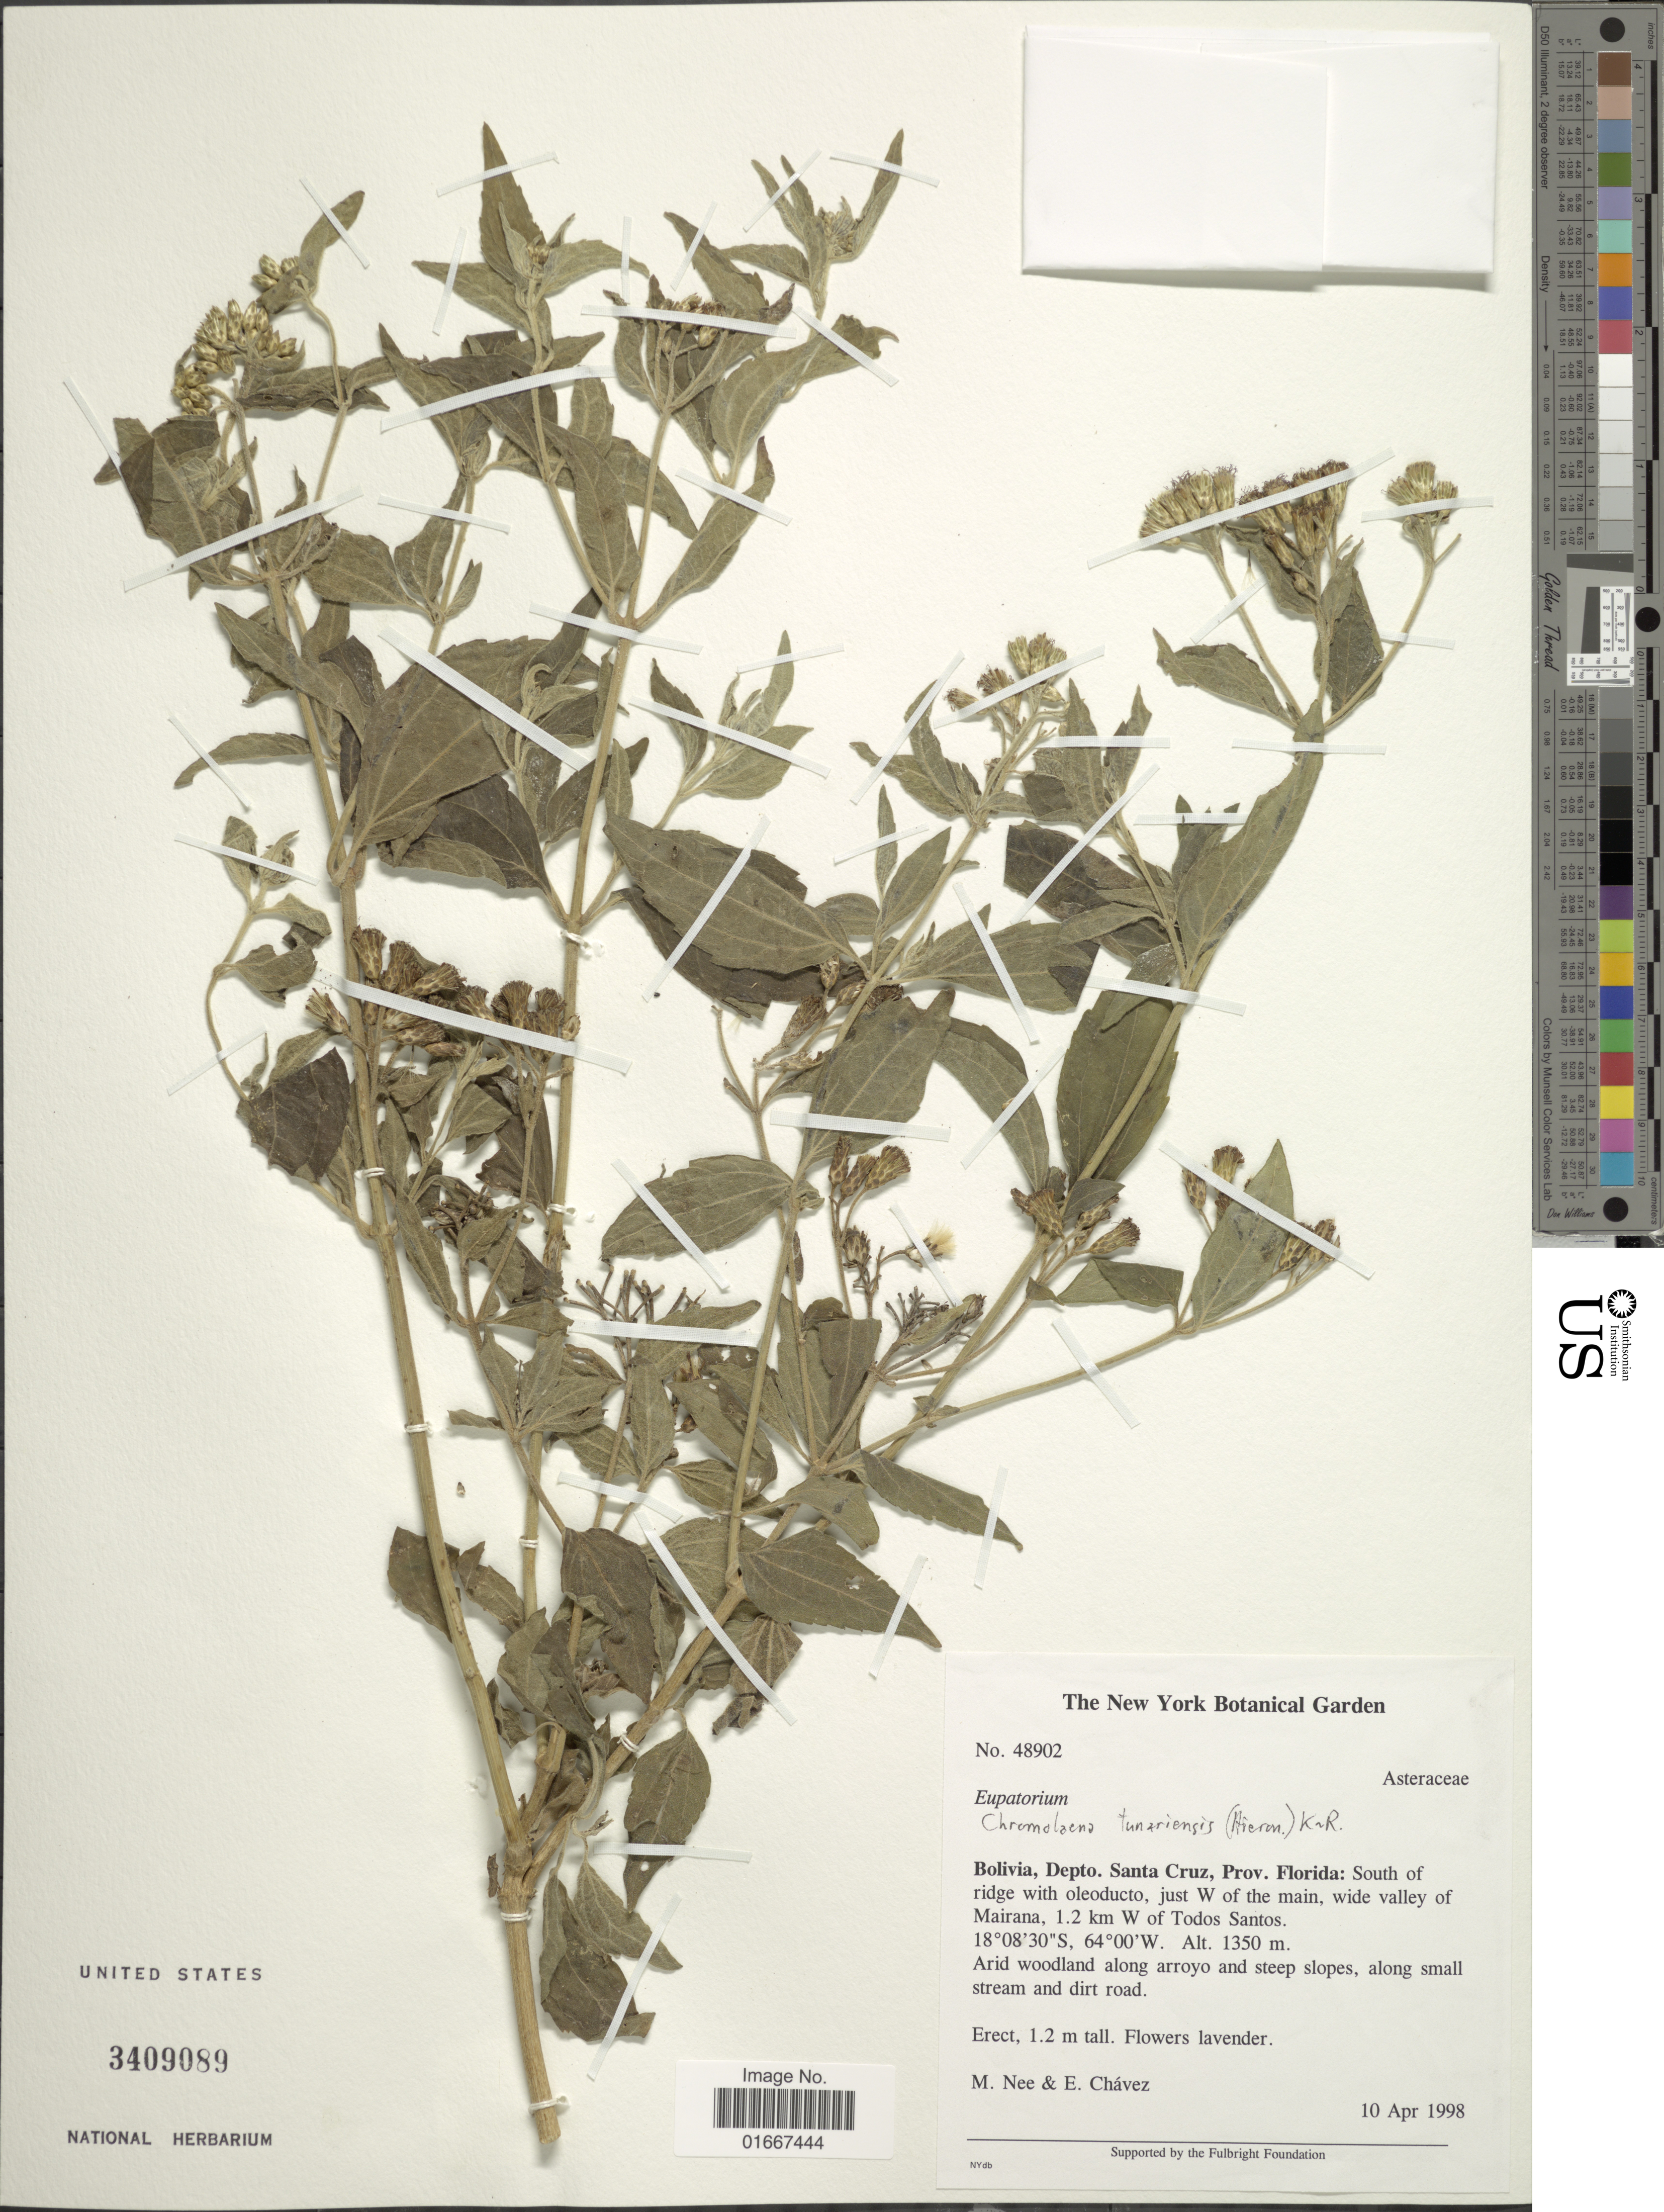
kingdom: Plantae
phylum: Tracheophyta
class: Magnoliopsida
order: Asterales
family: Asteraceae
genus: Chromolaena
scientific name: Chromolaena tunariensis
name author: (Hieron.) R.M. King & H. Rob.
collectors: M. Nee & E. Chavez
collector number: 48902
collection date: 1998-04-10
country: Bolivia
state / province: Santa Cruz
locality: Prov. Floria: South of ridge with oleoducto, just W of the main, wide valley of Mairana, 1.2 km W of Todos Santos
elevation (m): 1350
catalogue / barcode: US 3409089